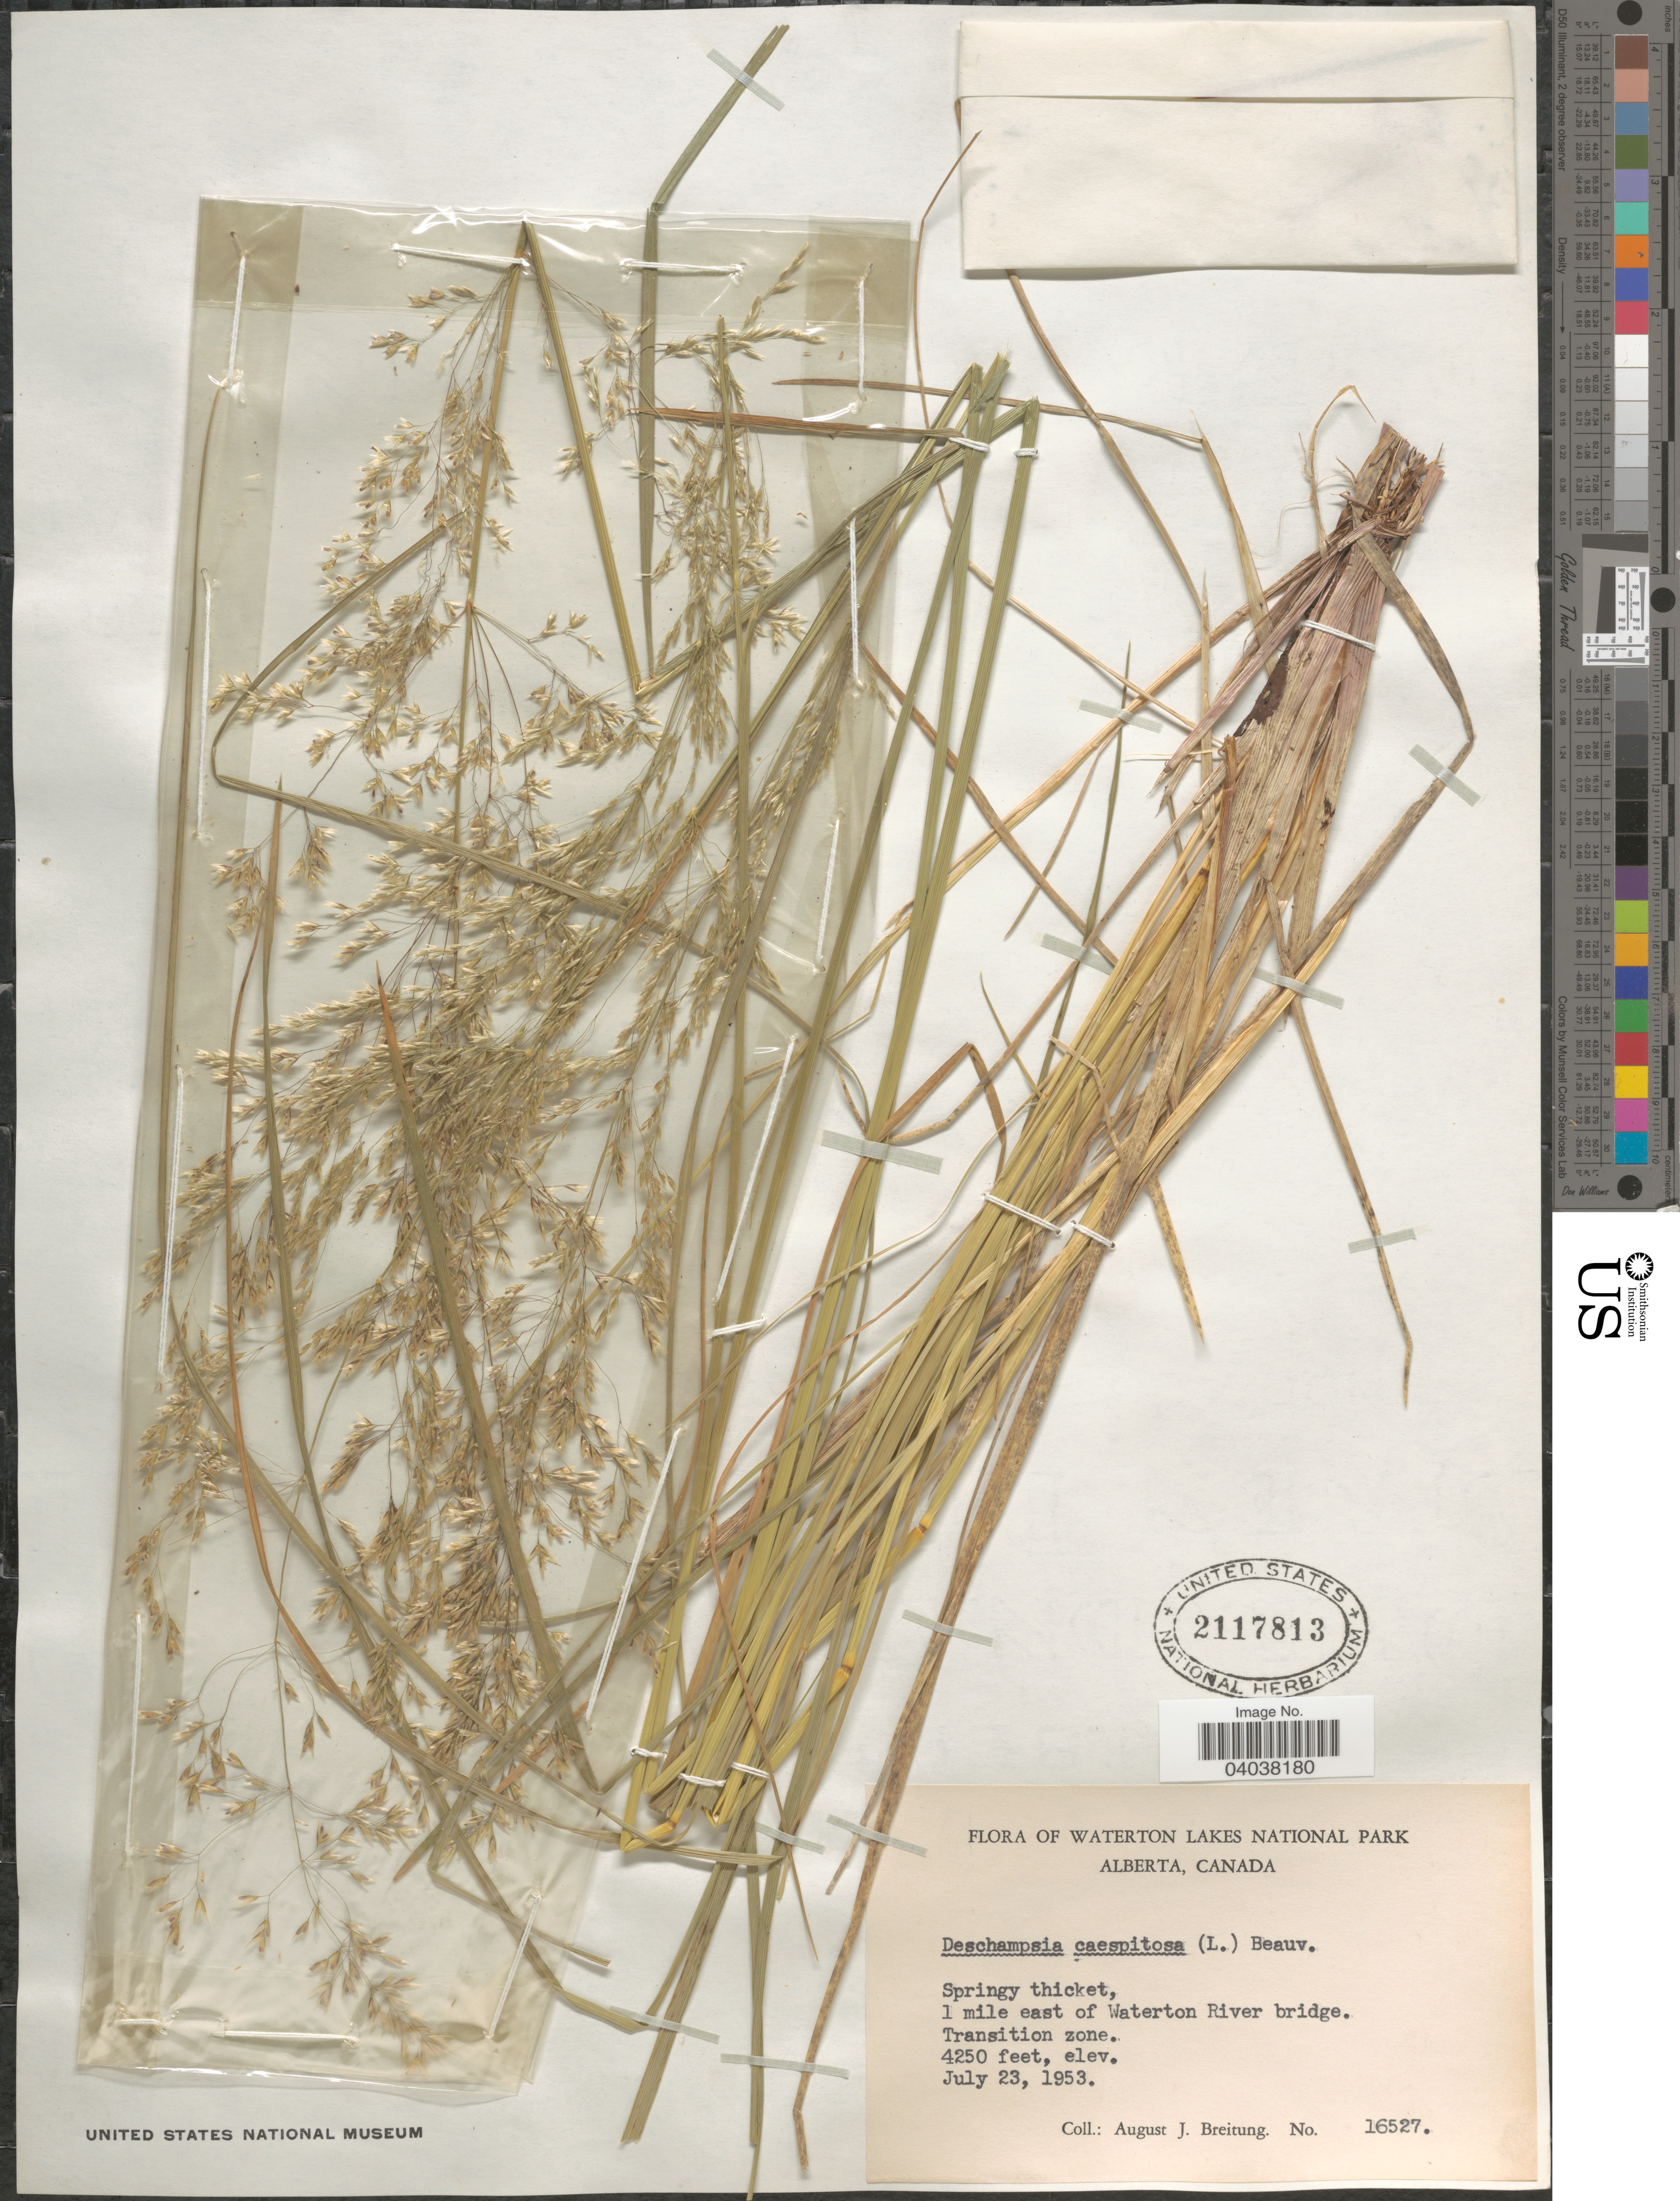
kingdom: Plantae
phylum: Tracheophyta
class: Liliopsida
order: Poales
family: Poaceae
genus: Deschampsia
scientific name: Deschampsia cespitosa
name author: (L.) P. Beauv.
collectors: A. Breitung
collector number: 16527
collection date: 1953-07-23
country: Canada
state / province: Alberta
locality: Waterton Lakes National Park. 1 mile east of Waterton River bridge. Transition zone.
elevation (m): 1295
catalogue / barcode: US 2117813